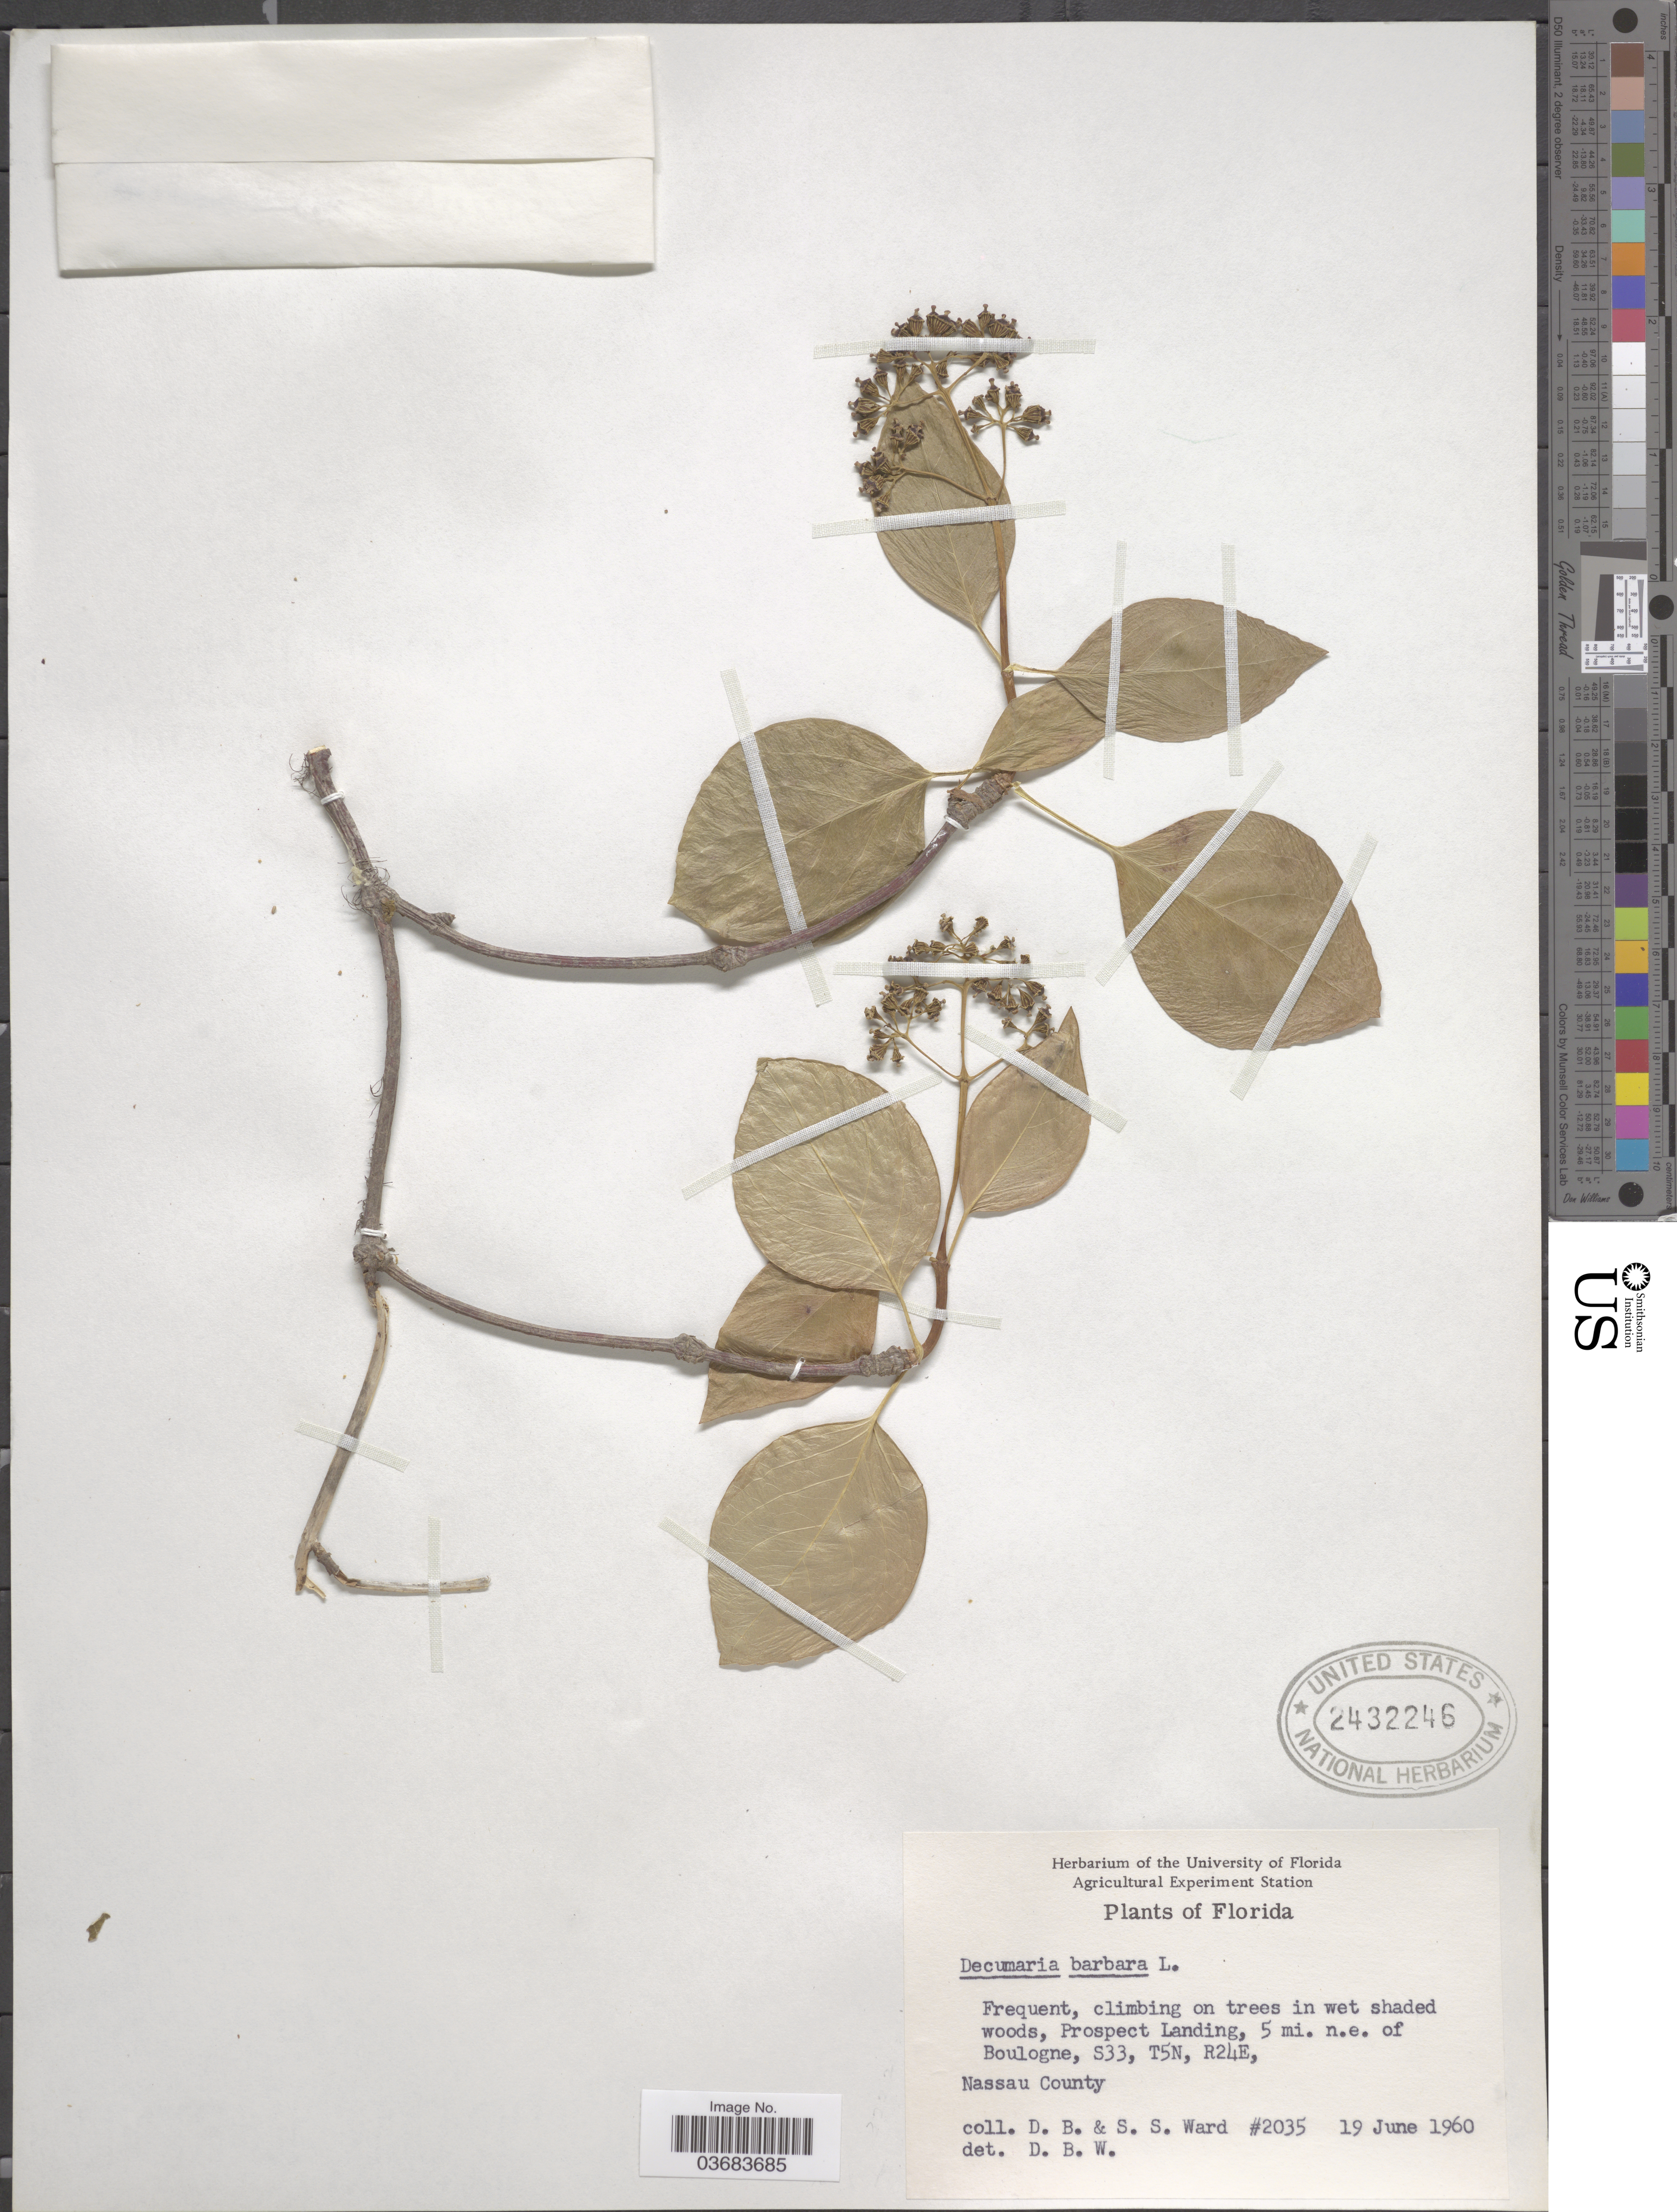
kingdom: Plantae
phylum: Tracheophyta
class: Magnoliopsida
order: Cornales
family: Hydrangeaceae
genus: Hydrangea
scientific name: Hydrangea barbara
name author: (L.) Bernd Schulz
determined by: Strong, Mark T., (BOT), Smithsonian Institution - National Museum of Natural History (UNITED STATES)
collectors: D. B. Ward & S. S. Ward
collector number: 2035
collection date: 1960-06-19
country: United States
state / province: Florida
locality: Frequent, climbing on trees in wet shaded woods, Prospect Landing, 5 mi. n.e. of Boulogne, S33, T5N, R24E, Nassau County.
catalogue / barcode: US 2432246